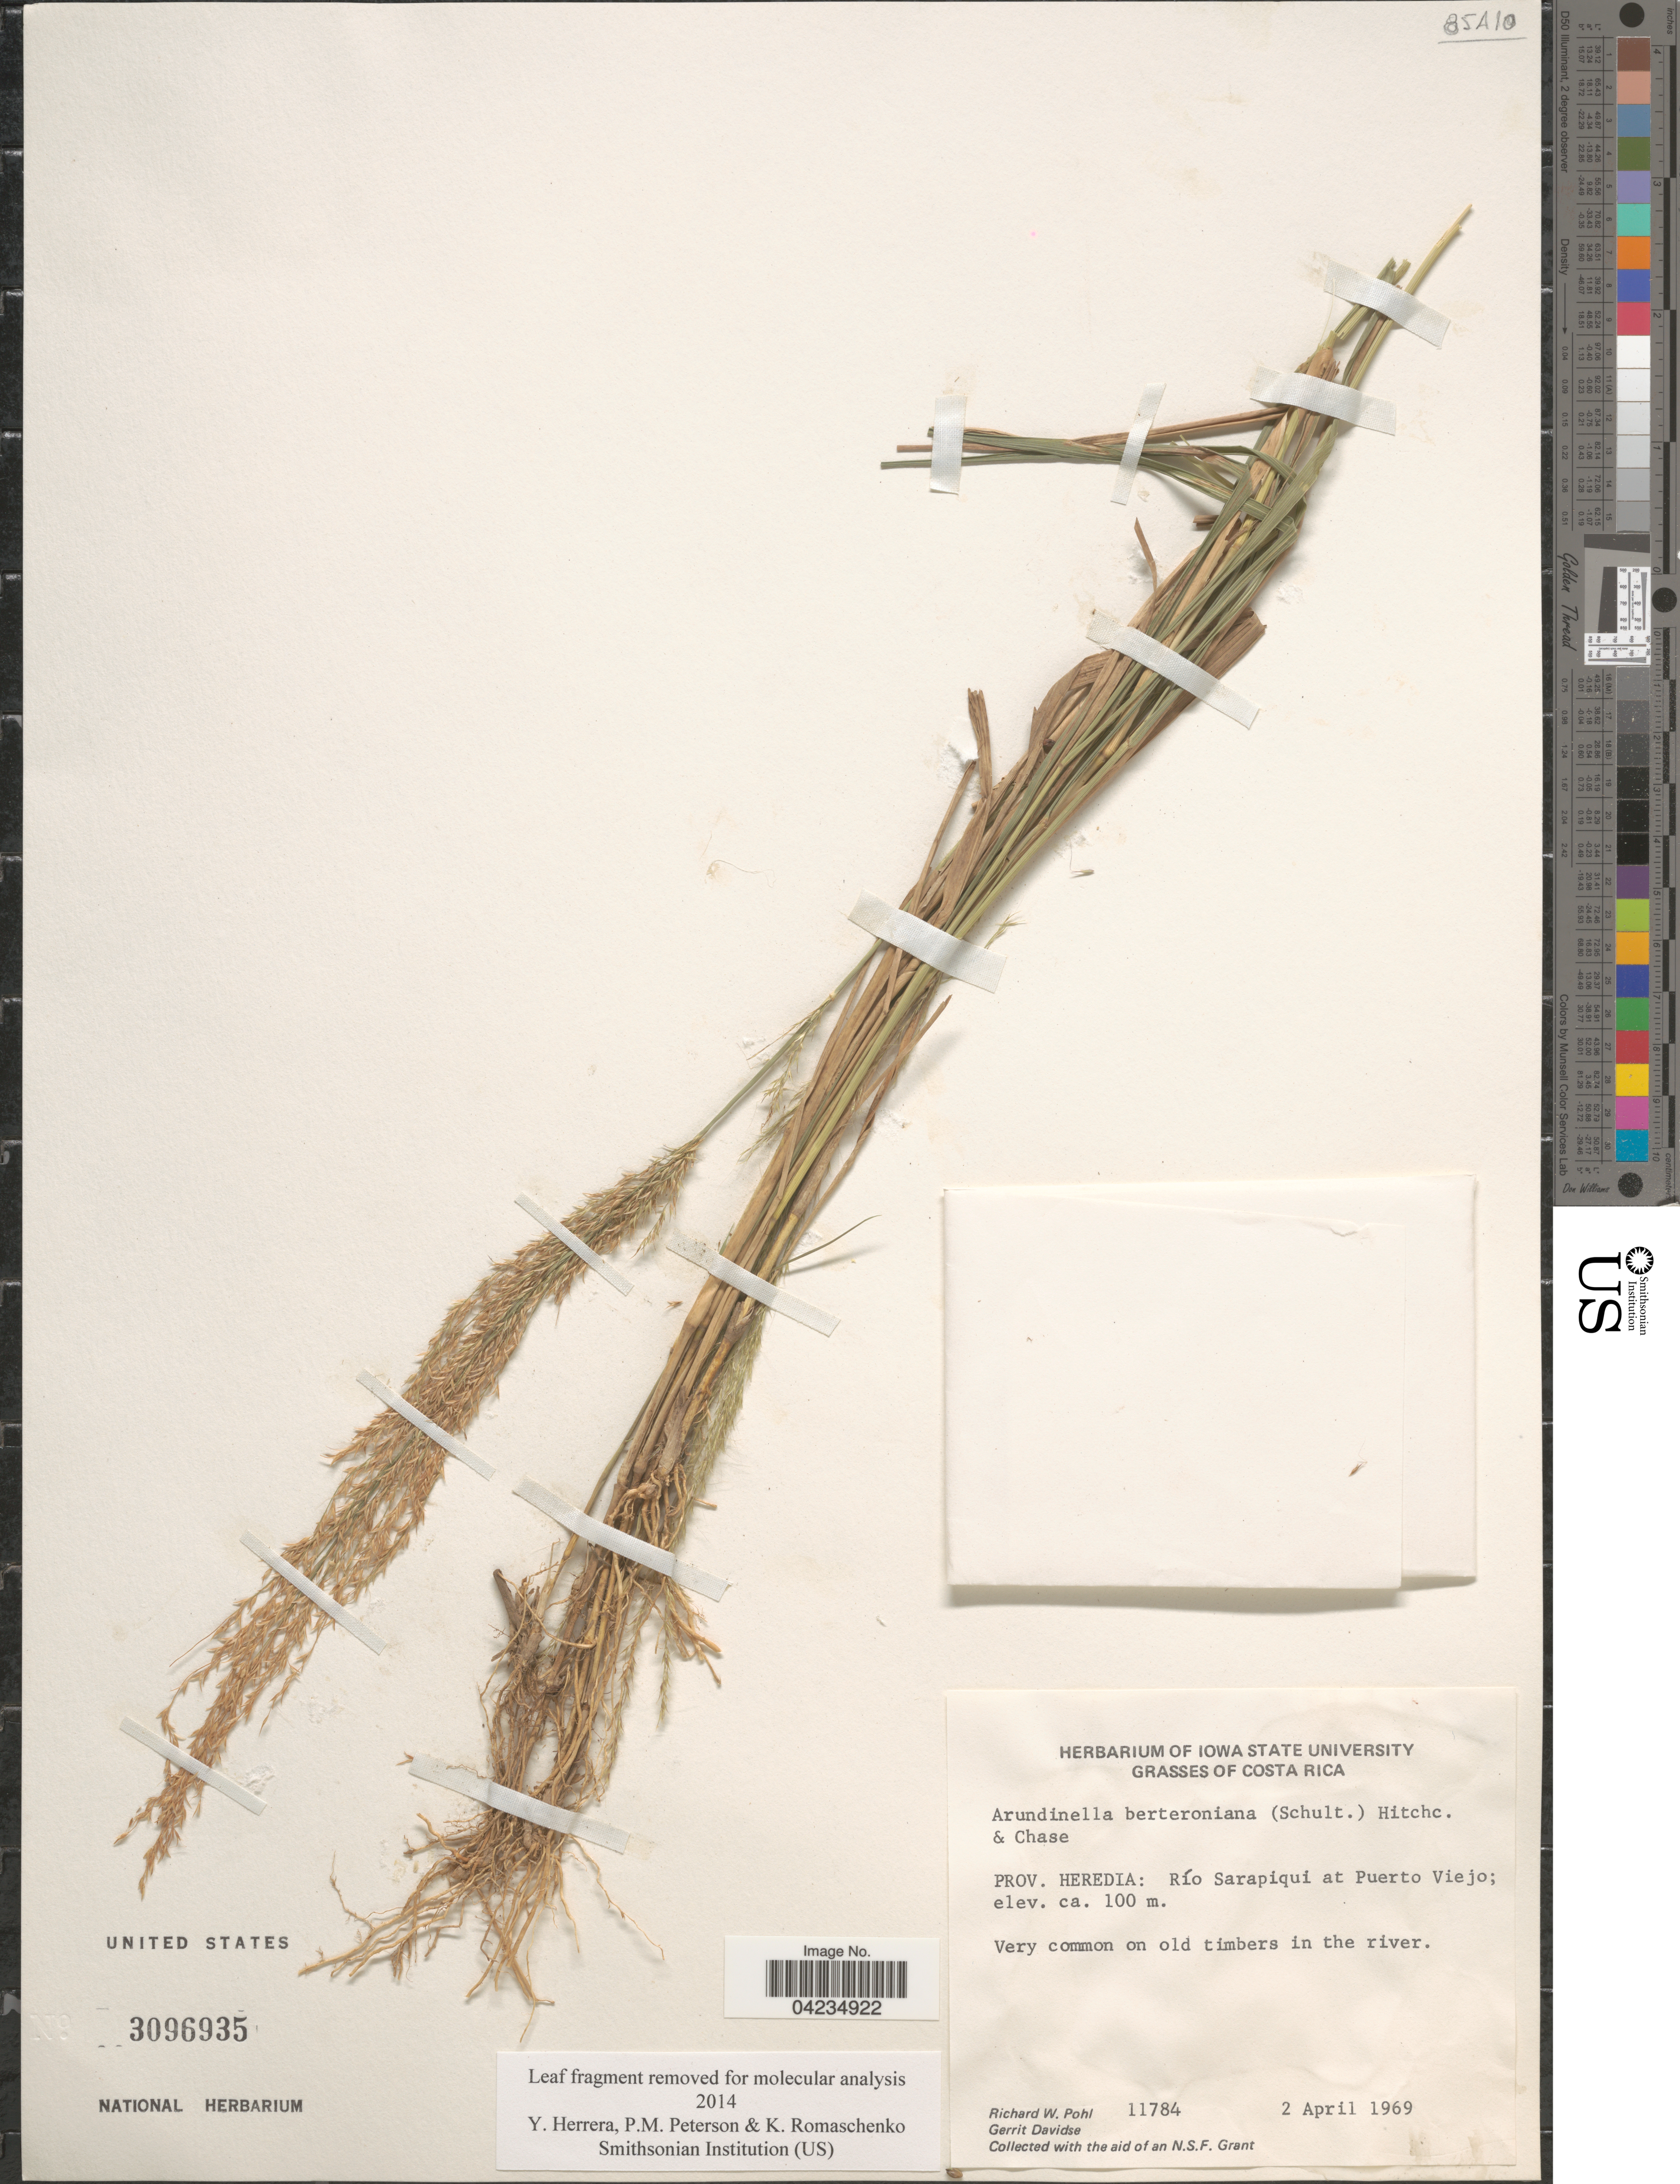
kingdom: Plantae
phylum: Tracheophyta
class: Liliopsida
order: Poales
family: Poaceae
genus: Arundinella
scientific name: Arundinella berteroniana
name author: (Schult.) Hitchc. & Chase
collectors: R. W. Pohl & G. Davidse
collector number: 11784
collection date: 1969-04-02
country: Costa Rica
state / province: Heredia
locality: Río Sarapiqui at Puerto Viejo.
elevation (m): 100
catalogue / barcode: US 3096935